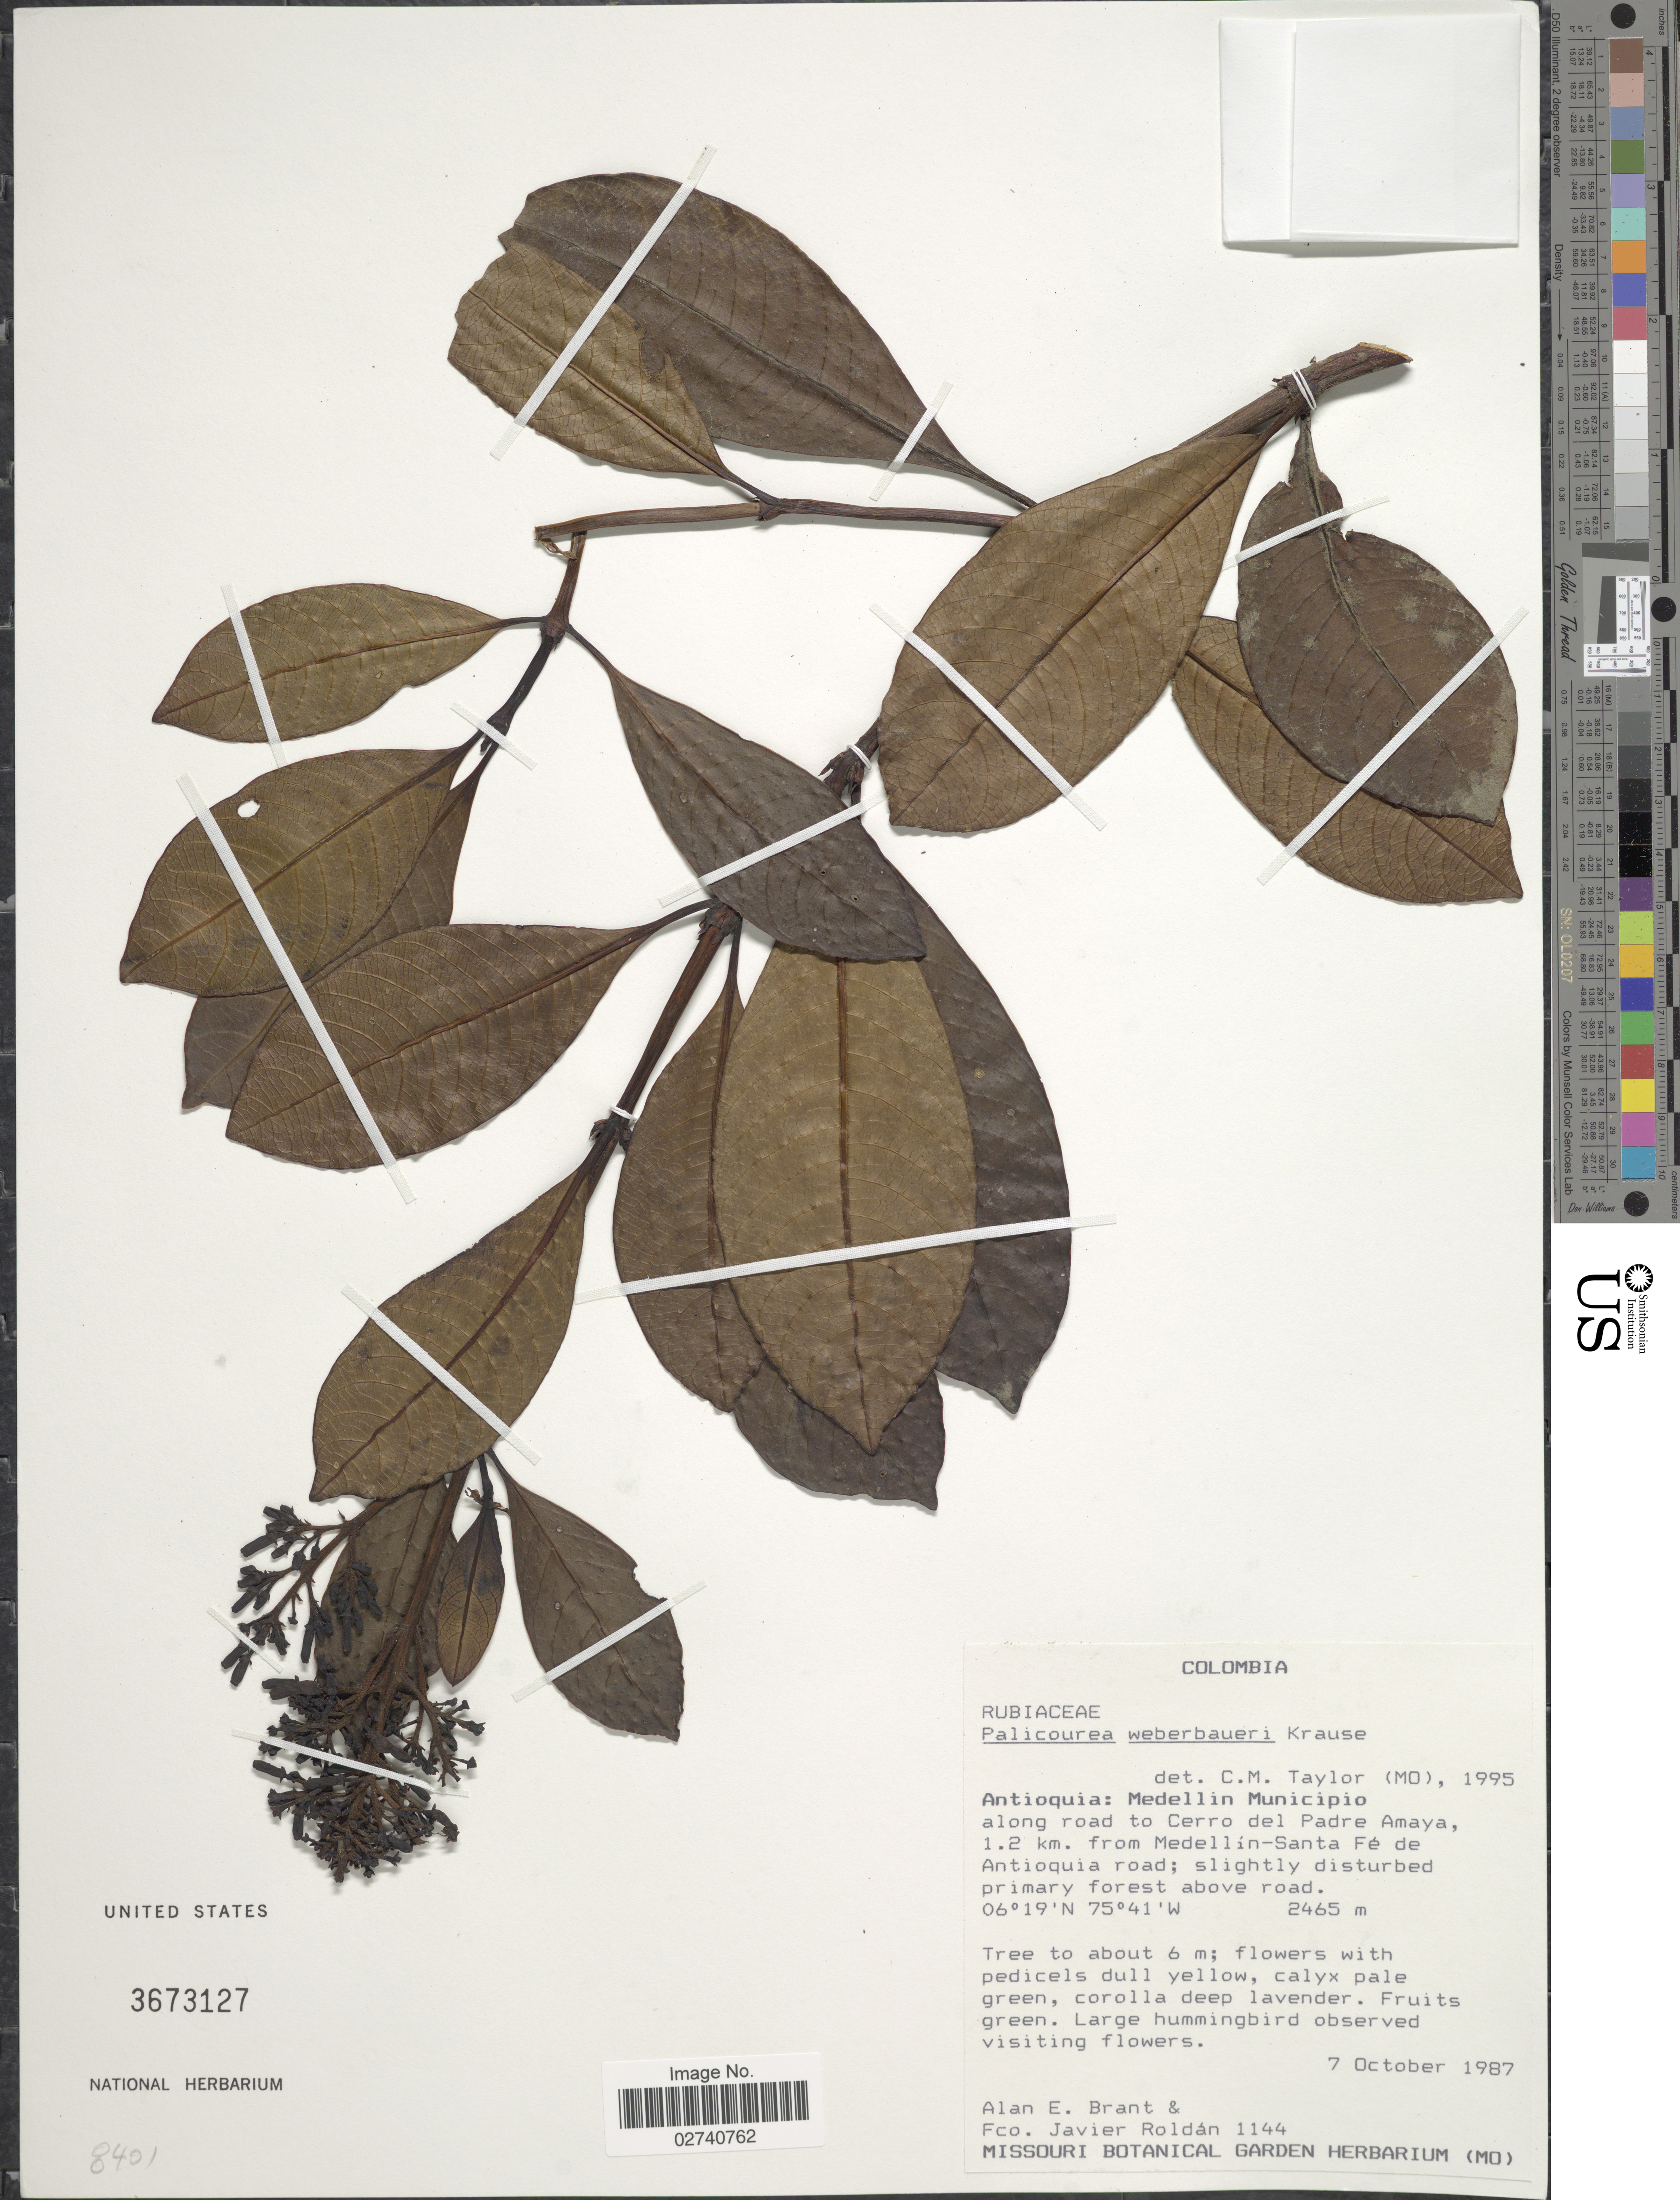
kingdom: Plantae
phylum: Tracheophyta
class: Magnoliopsida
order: Gentianales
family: Rubiaceae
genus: Palicourea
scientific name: Palicourea weberbaueri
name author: K. Krause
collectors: A. Brant & F. J. Roldán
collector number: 1144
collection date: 1987-10-07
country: Colombia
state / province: Antioquia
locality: Medellin Municipio along road to Cerro del Padre Amaya, 1.2 km. from Medellin-Santa Fe de Antioquia road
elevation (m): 2465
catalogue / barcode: US 3673127